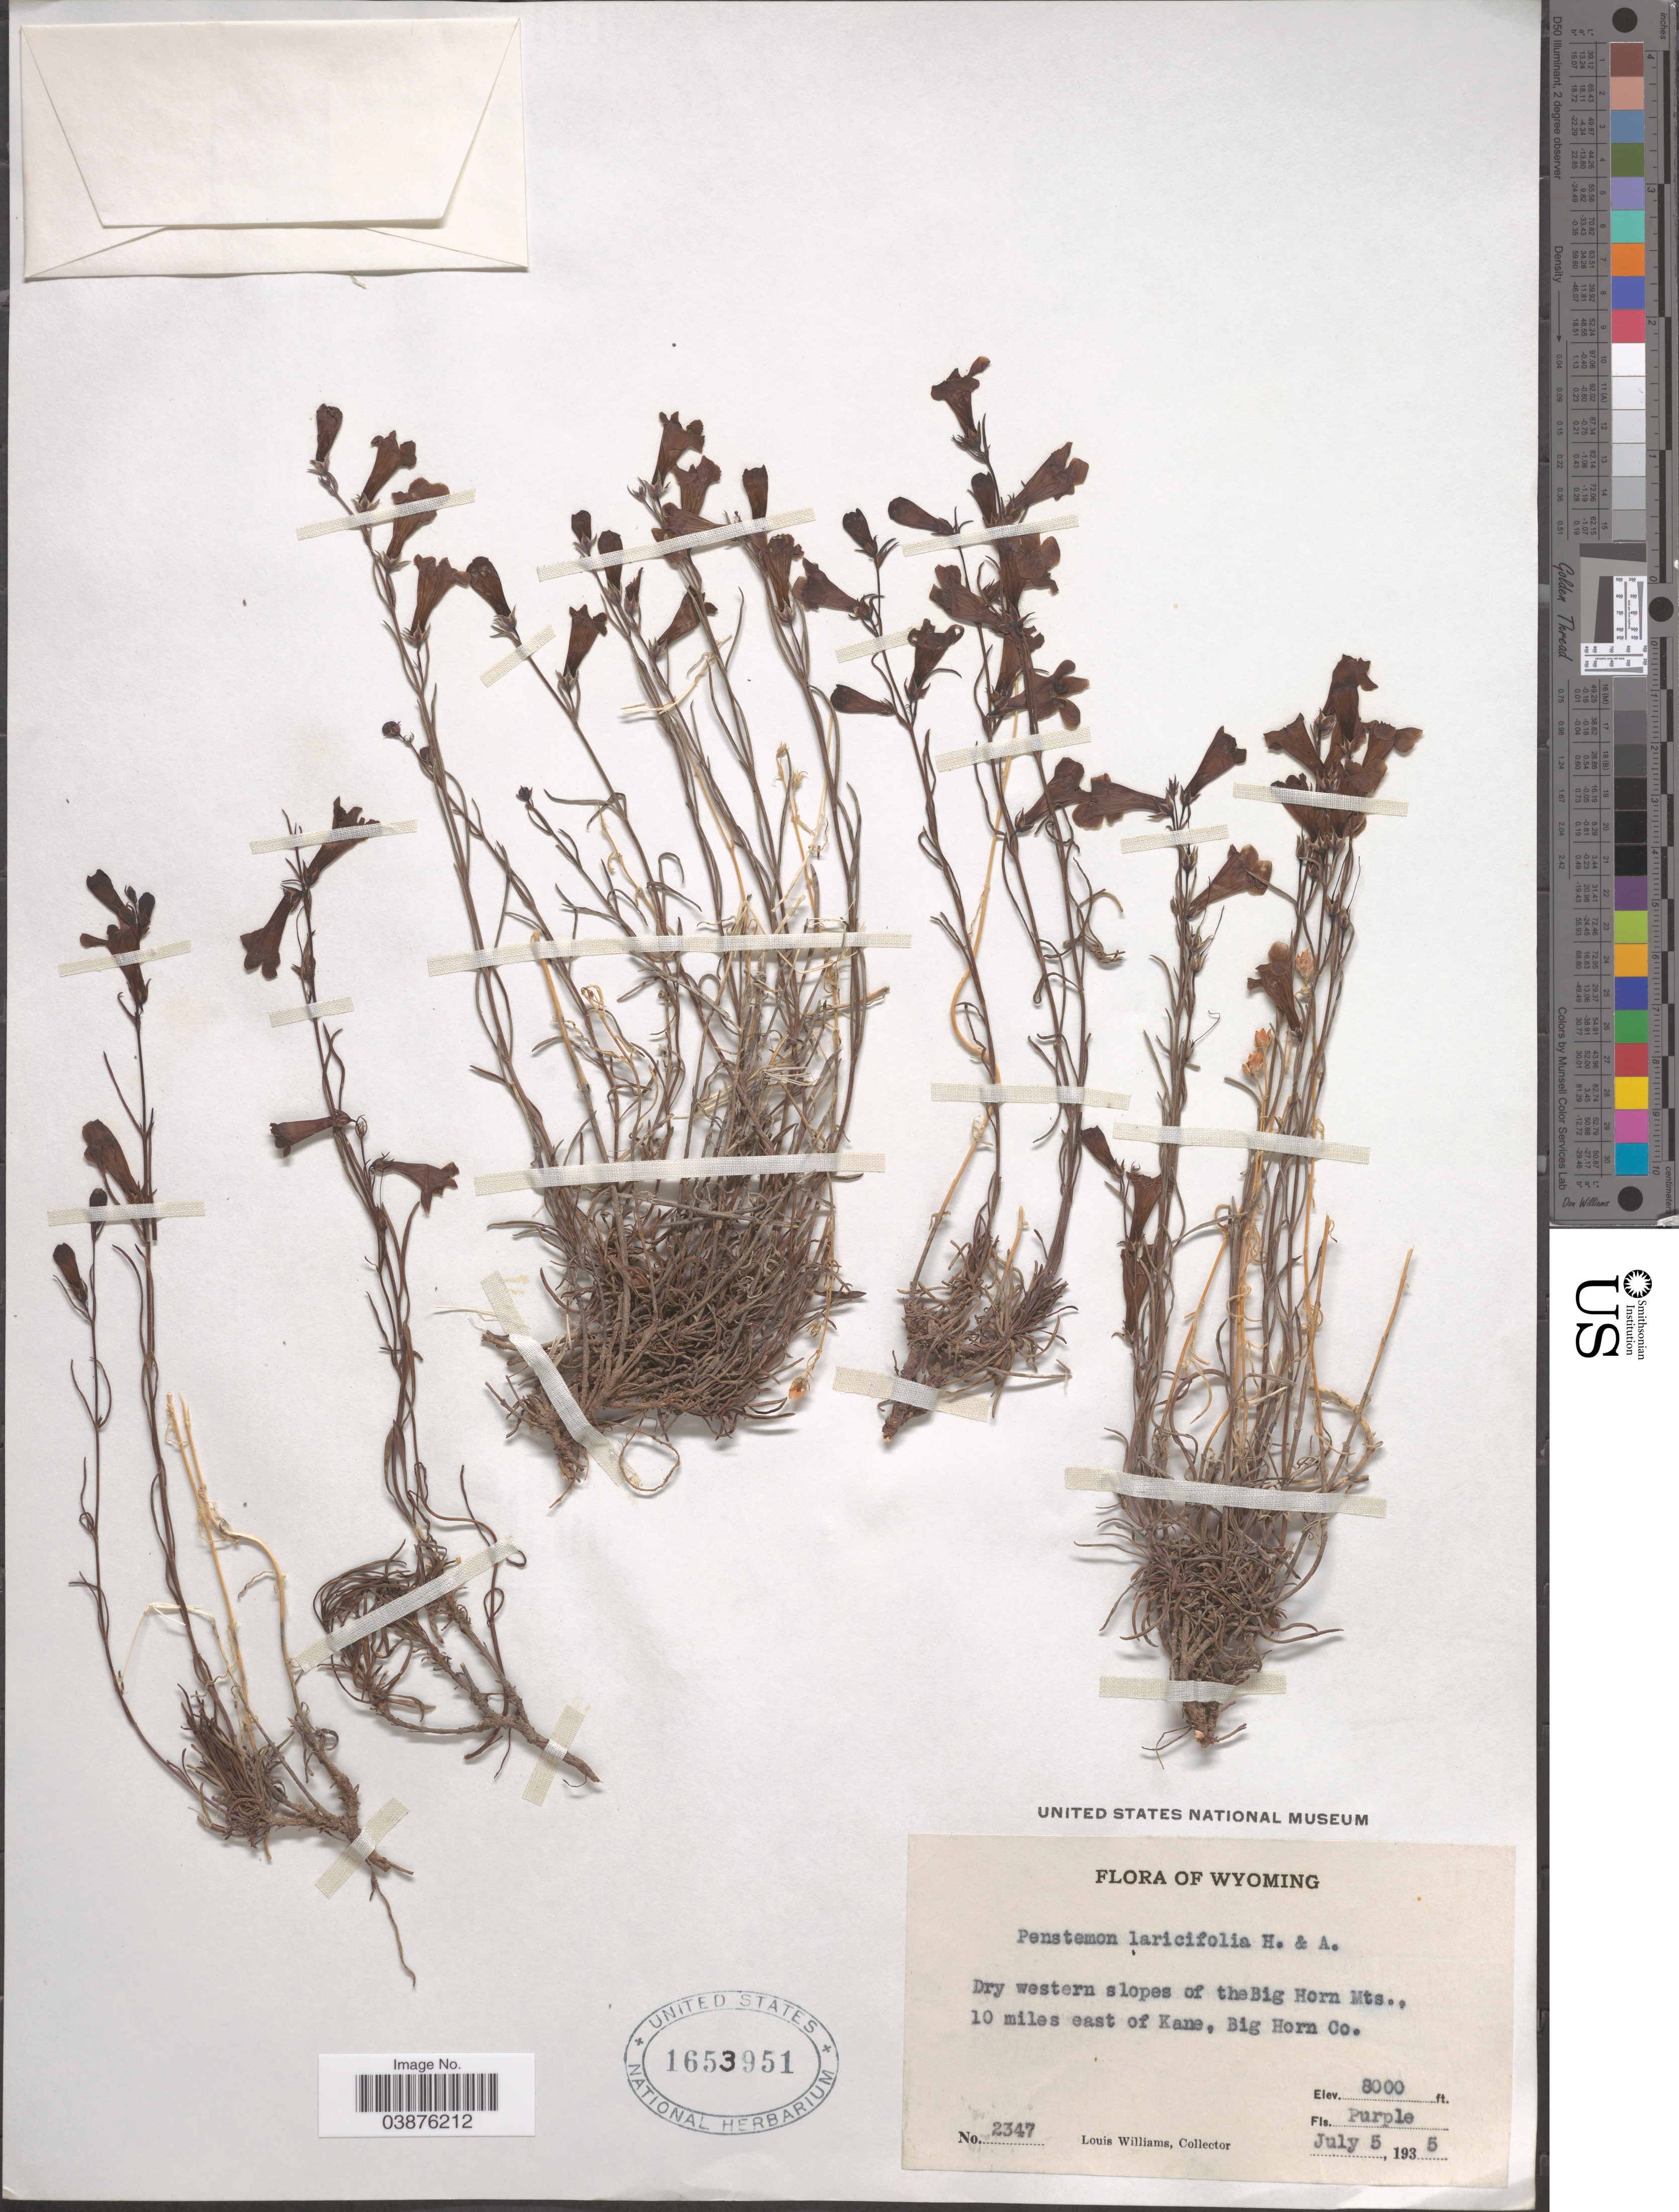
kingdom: Plantae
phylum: Tracheophyta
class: Magnoliopsida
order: Lamiales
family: Plantaginaceae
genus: Penstemon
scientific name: Penstemon laricifolius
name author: Hook. & Arn.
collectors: L. G. Williams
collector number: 2347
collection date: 1935-07-05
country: United States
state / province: Wyoming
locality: Dry western slopes of theBig Horn Mts., 10 miles east of Kane, Big Horn Co.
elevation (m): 2438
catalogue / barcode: US 1653951